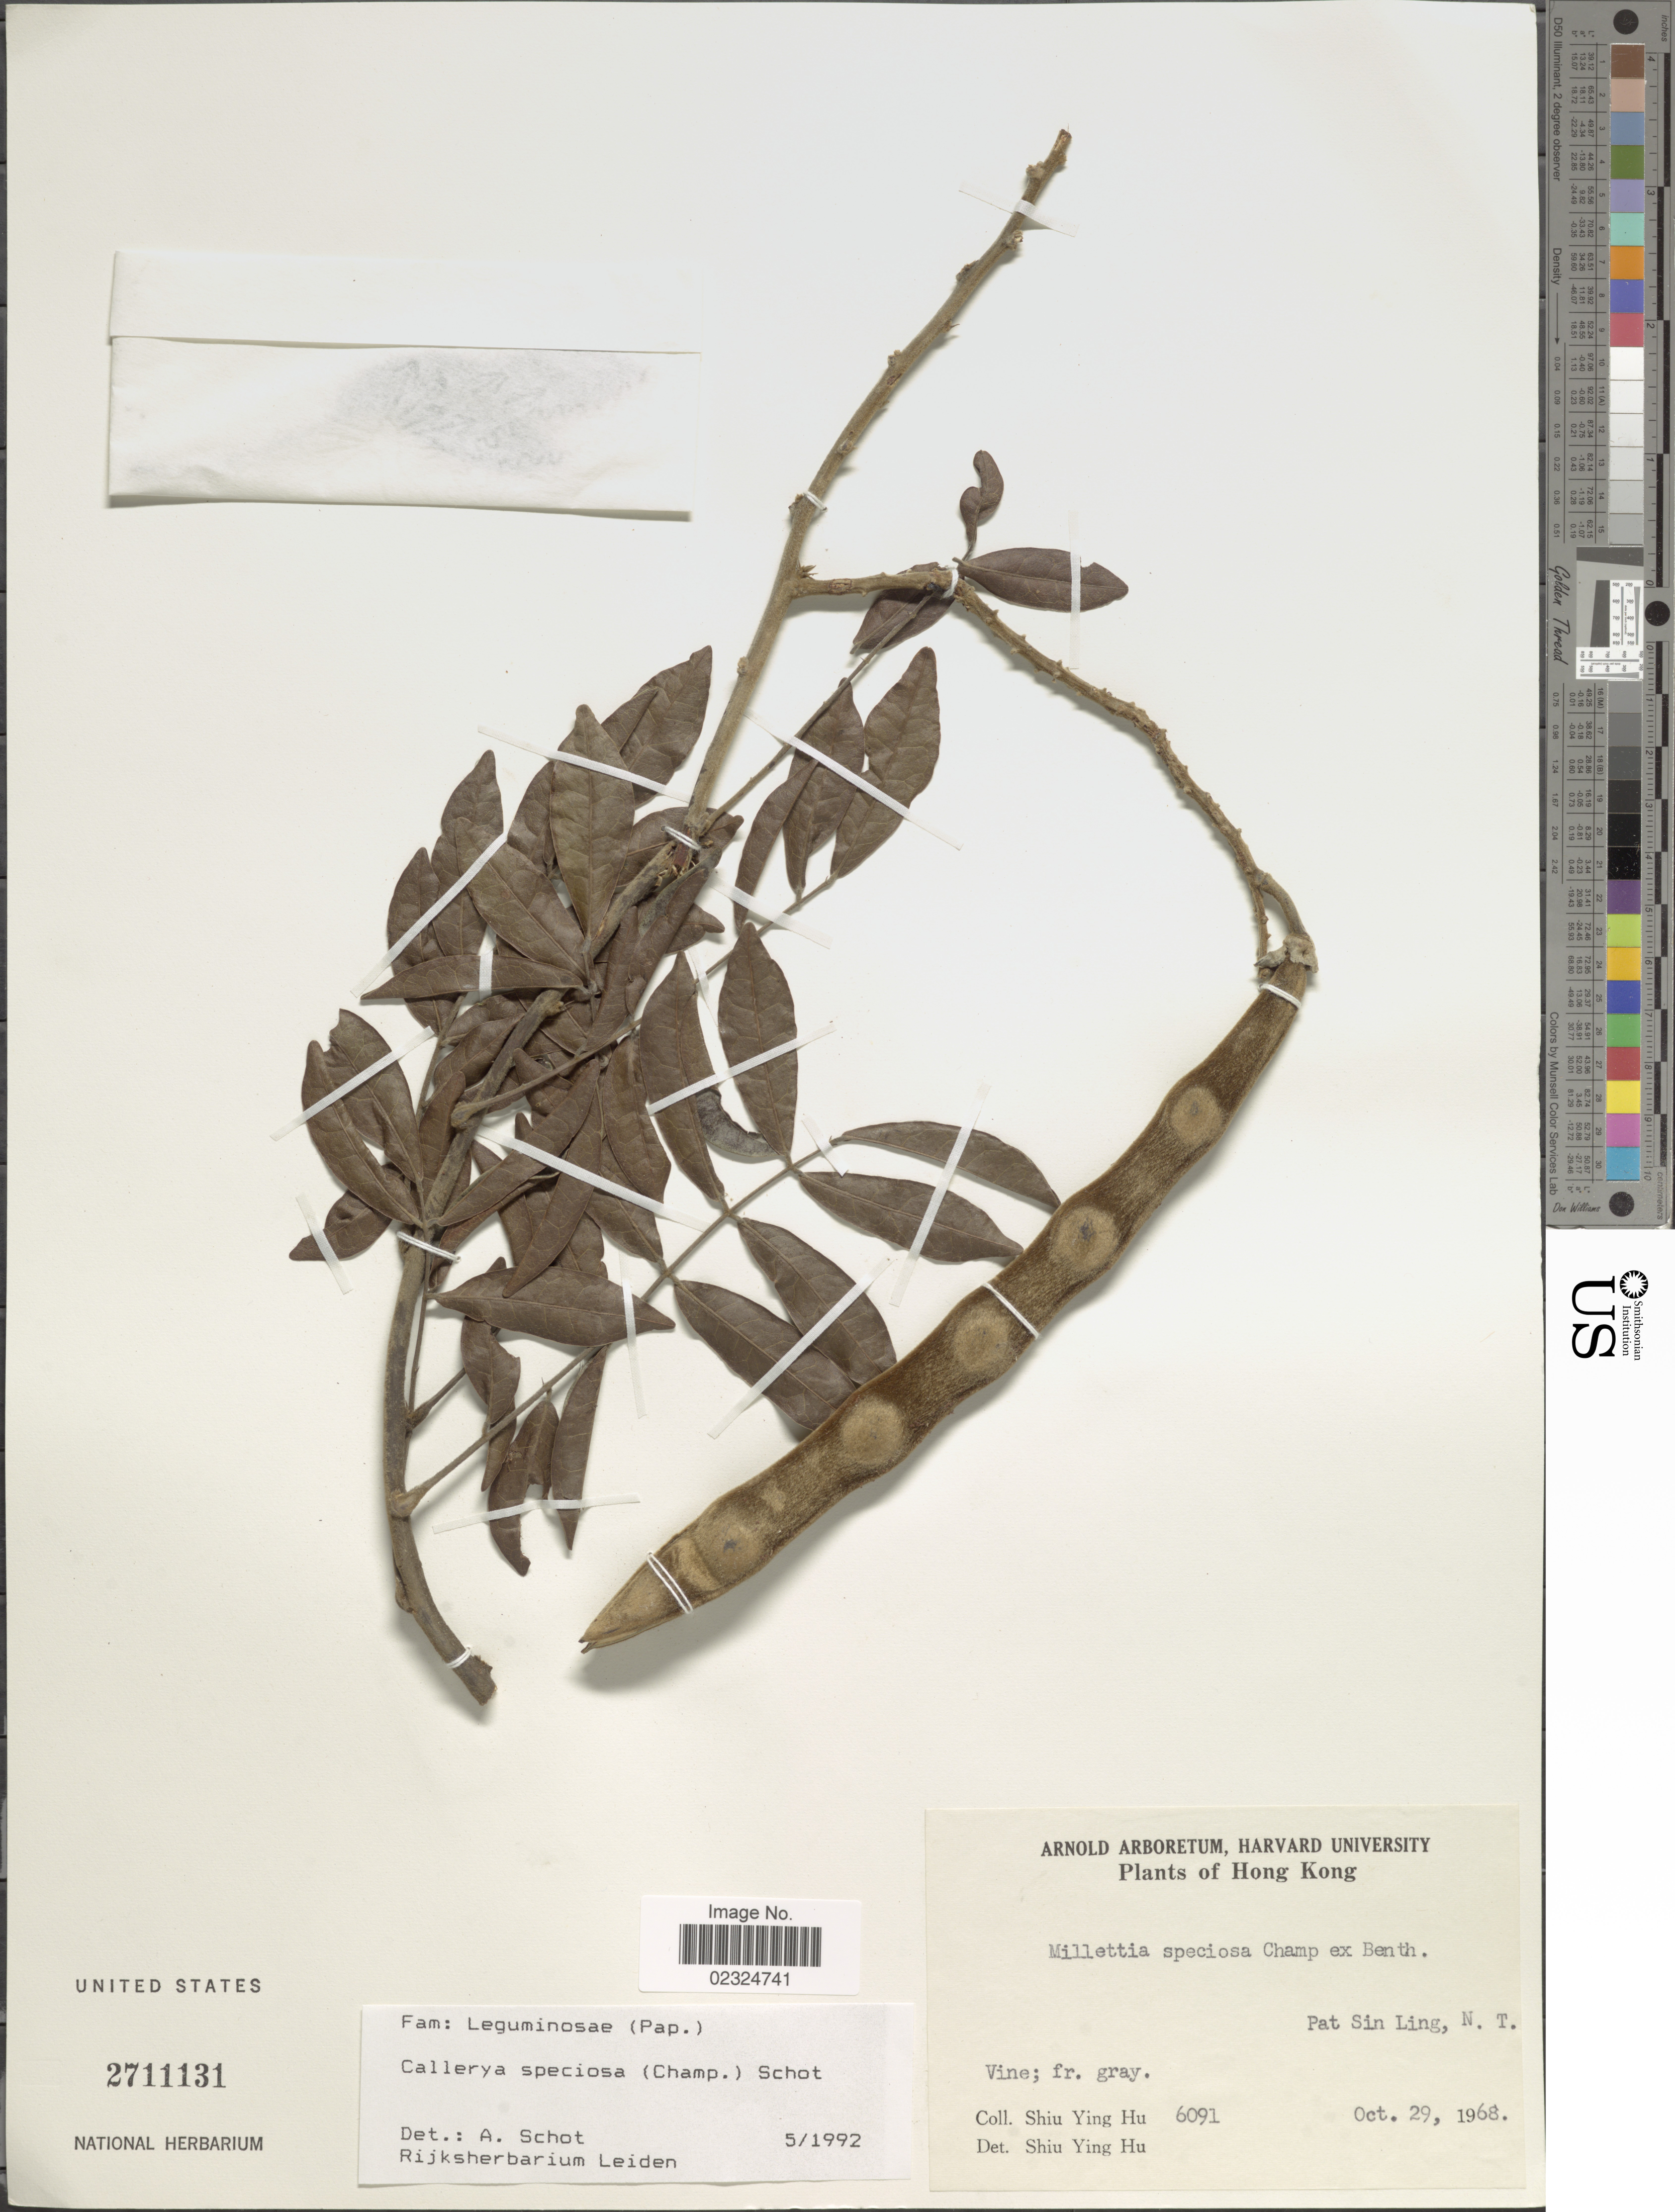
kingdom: Plantae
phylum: Tracheophyta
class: Magnoliopsida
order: Fabales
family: Fabaceae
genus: Nanhaia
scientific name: Nanhaia speciosa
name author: (Champ. ex Benth.) J. Compton & Schrire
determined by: Strong, Mark T., (BOT), Smithsonian Institution - National Museum of Natural History (UNITED STATES)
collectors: S. Y. Hu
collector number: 6091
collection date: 1968-10-29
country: China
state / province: Hong Kong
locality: Pat Sin Ling, N. T.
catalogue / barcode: US 2711131